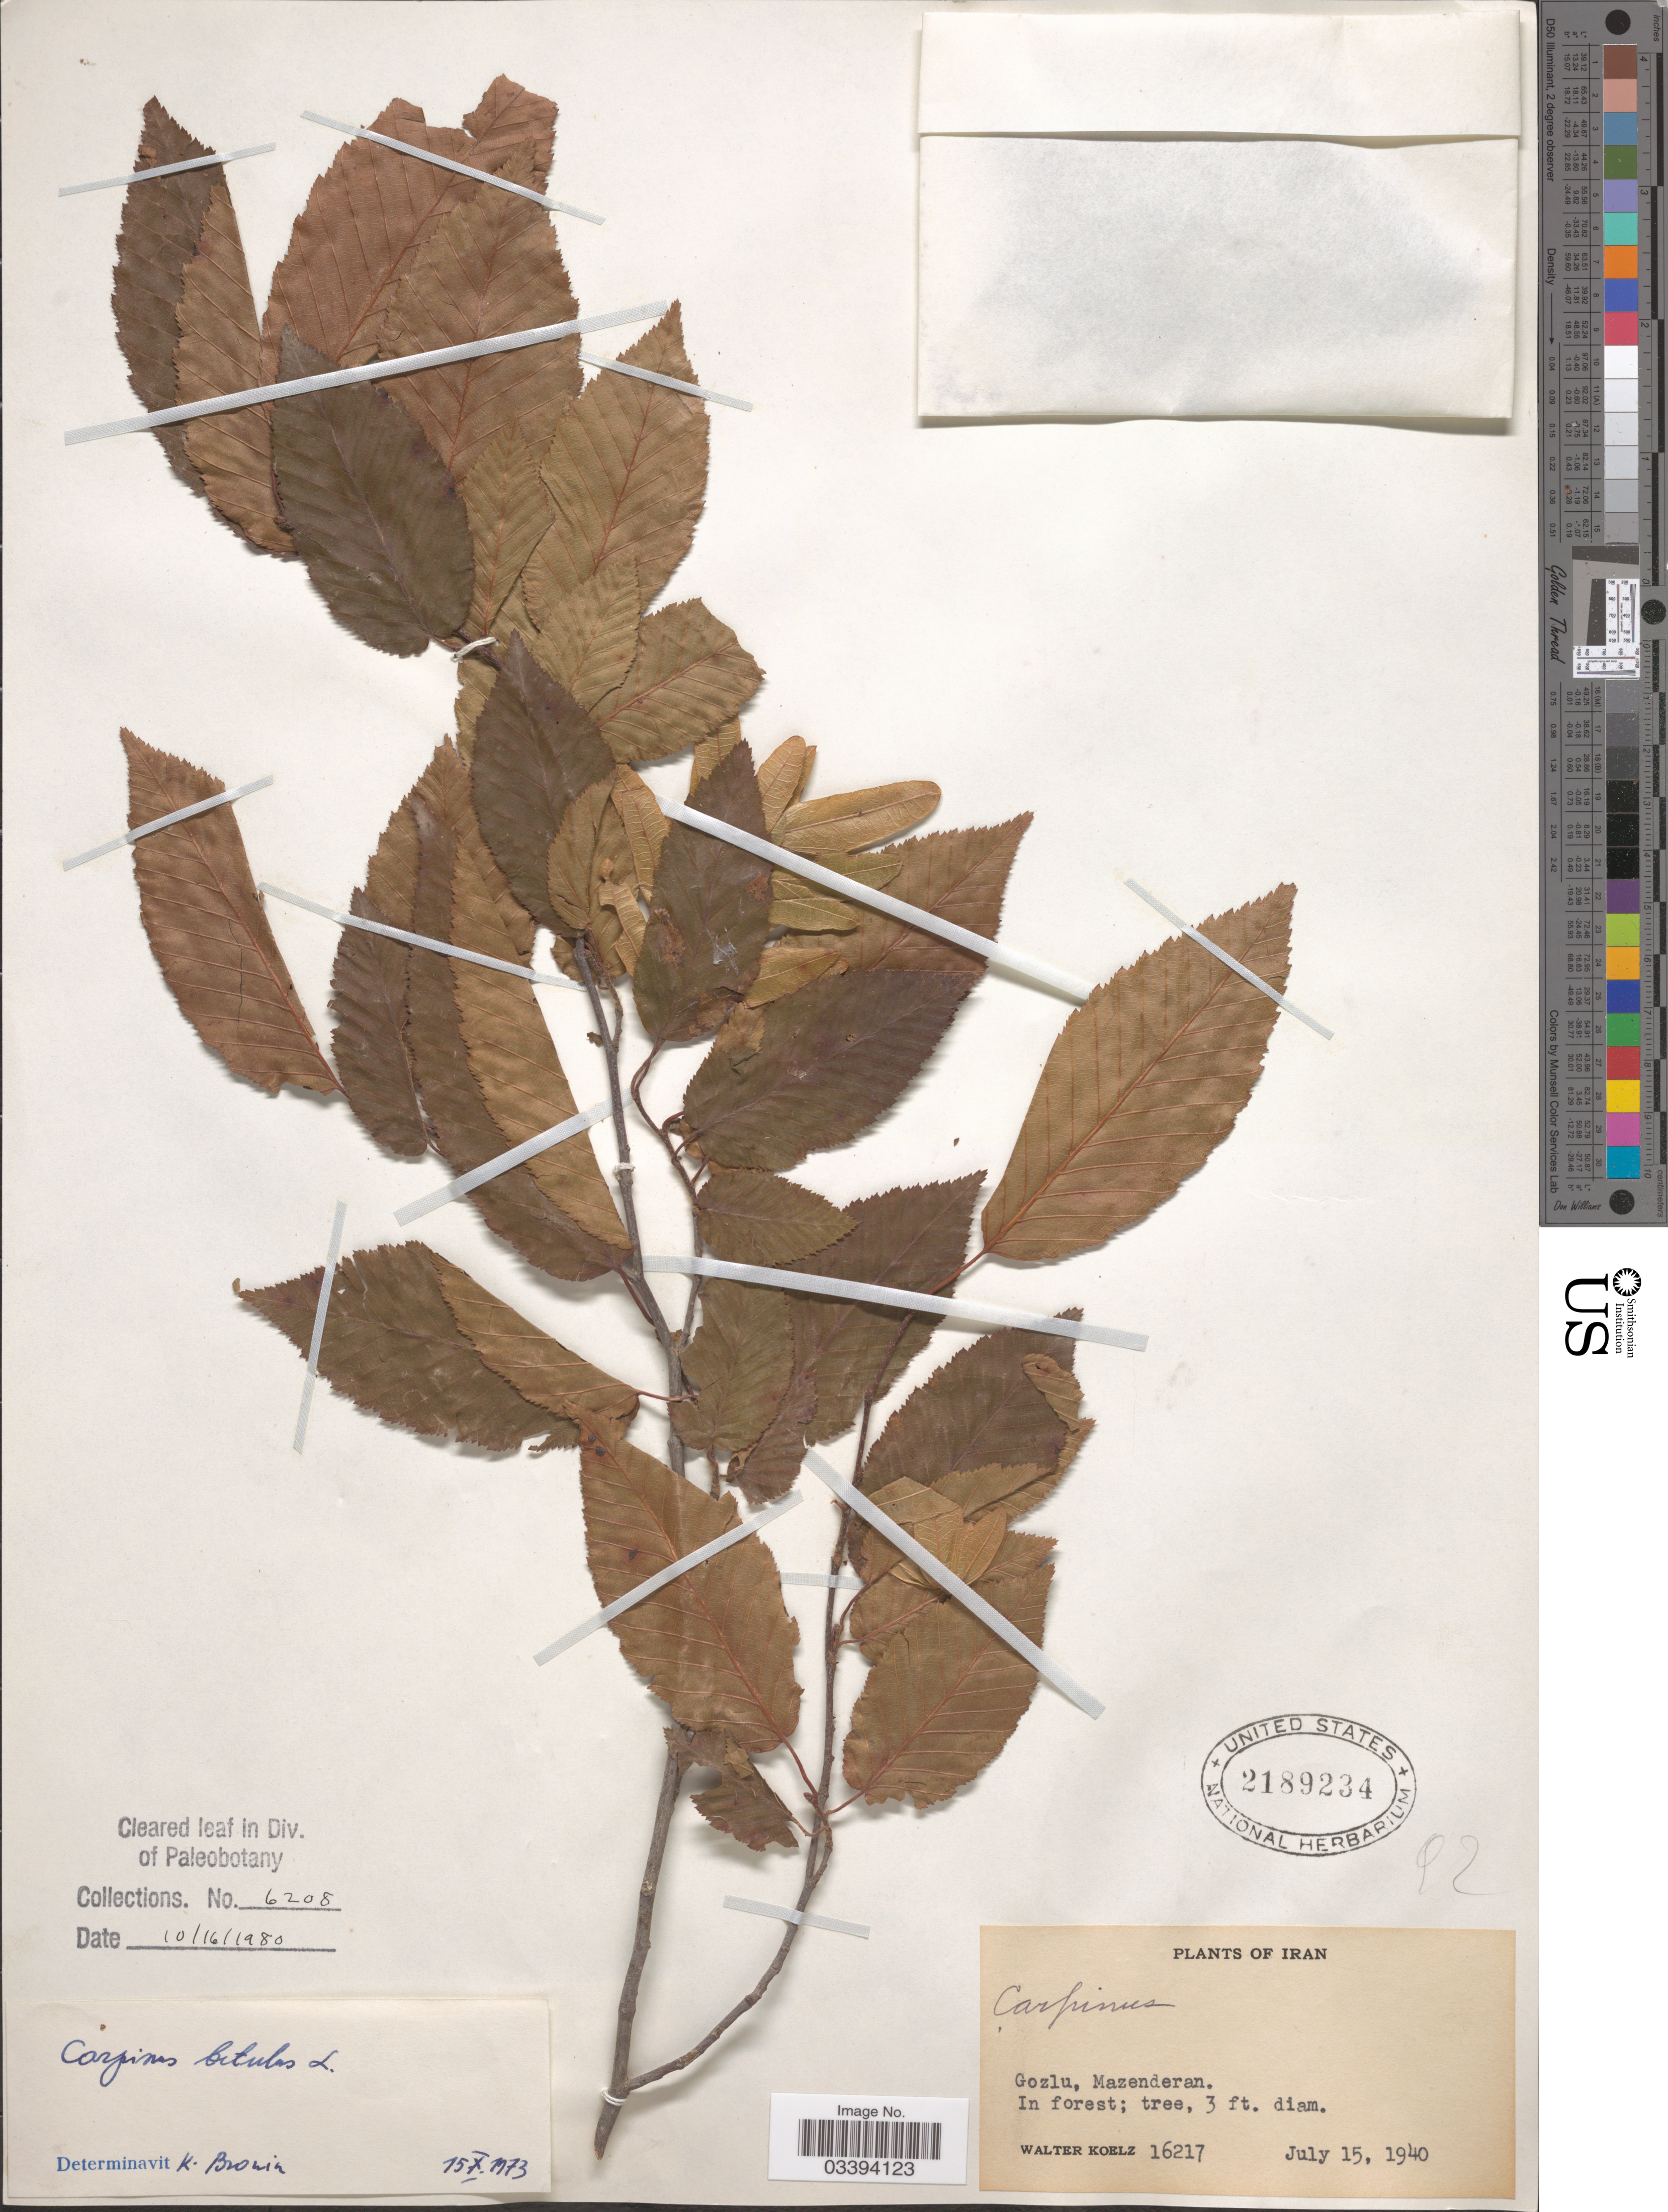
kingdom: Plantae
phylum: Tracheophyta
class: Magnoliopsida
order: Fagales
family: Betulaceae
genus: Carpinus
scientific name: Carpinus betulus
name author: L.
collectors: W. N. Koelz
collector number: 16217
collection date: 1940-07-15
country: Iran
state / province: Mazandaran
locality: Gozlu, Mazenderan.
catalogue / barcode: US 2189234